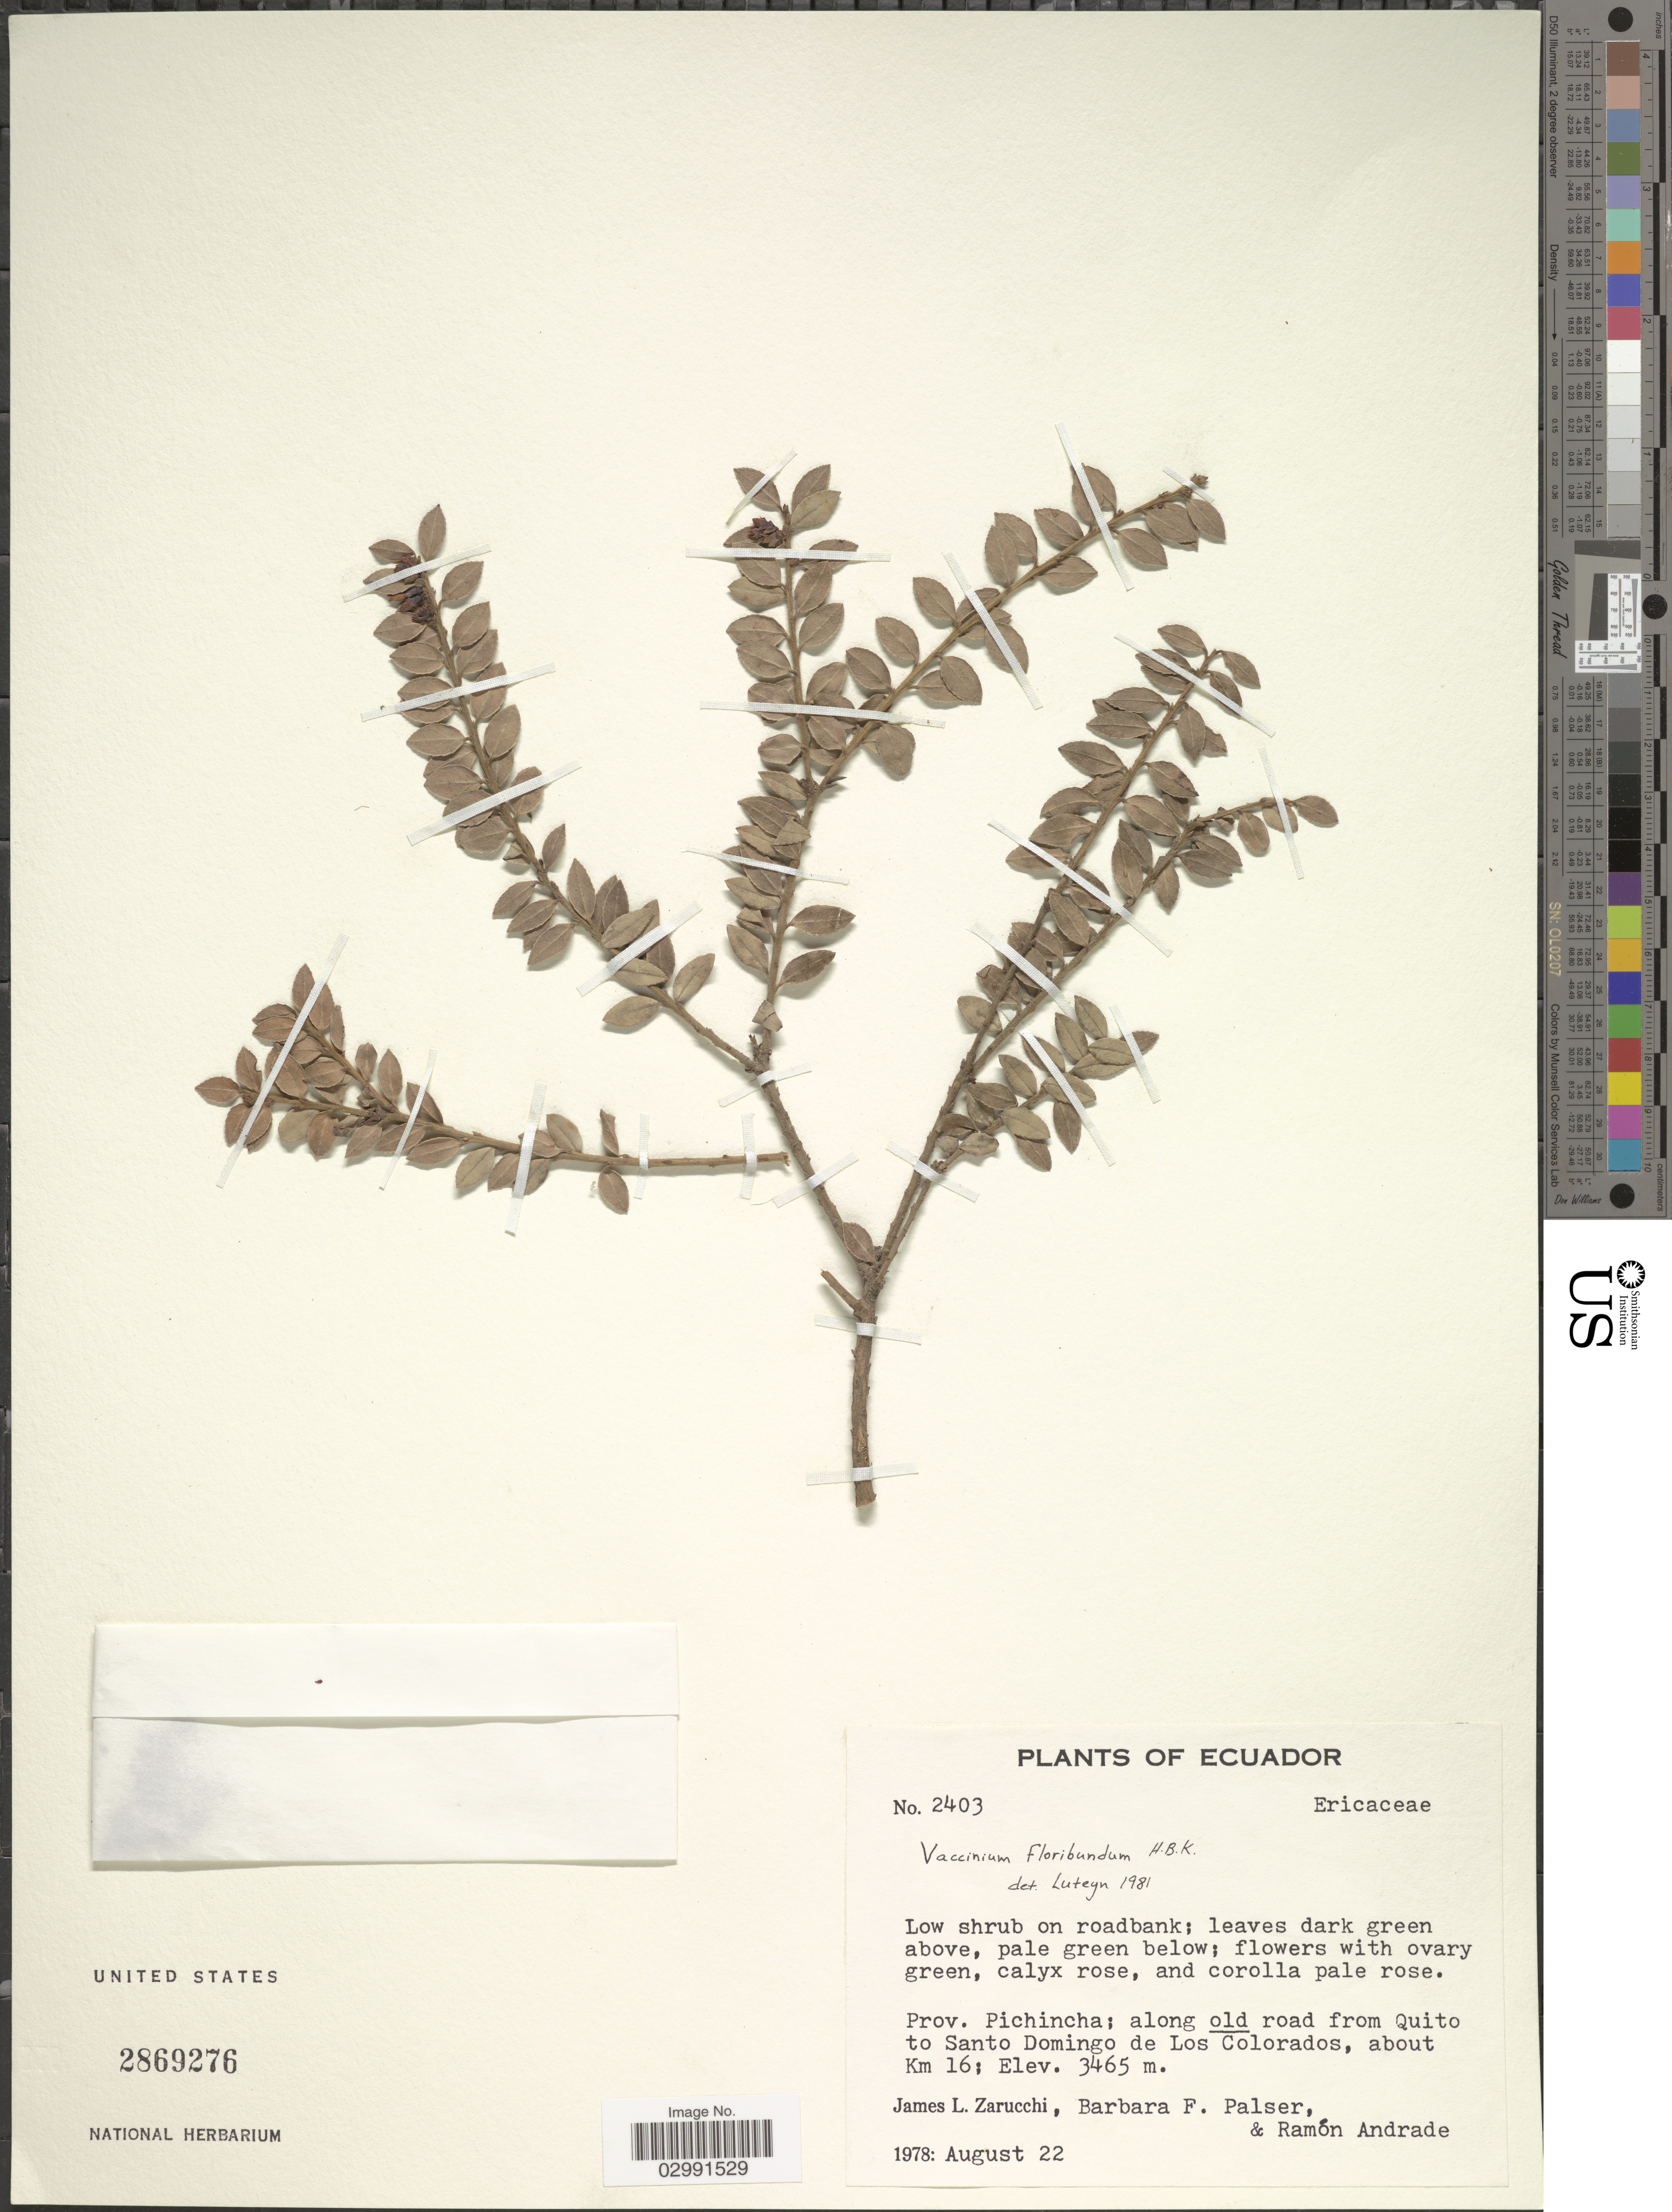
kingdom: Plantae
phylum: Tracheophyta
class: Magnoliopsida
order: Ericales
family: Ericaceae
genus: Vaccinium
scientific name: Vaccinium floribundum var. marginatum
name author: Kunth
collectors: J. L. Zarucchi, B. Palser & R. Andrade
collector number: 2403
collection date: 1978-08-22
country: Ecuador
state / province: Pichincha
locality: Along old road from Quito to Santo Domingo de Los Colorados, about Km 16.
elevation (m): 3465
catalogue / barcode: US 2869276